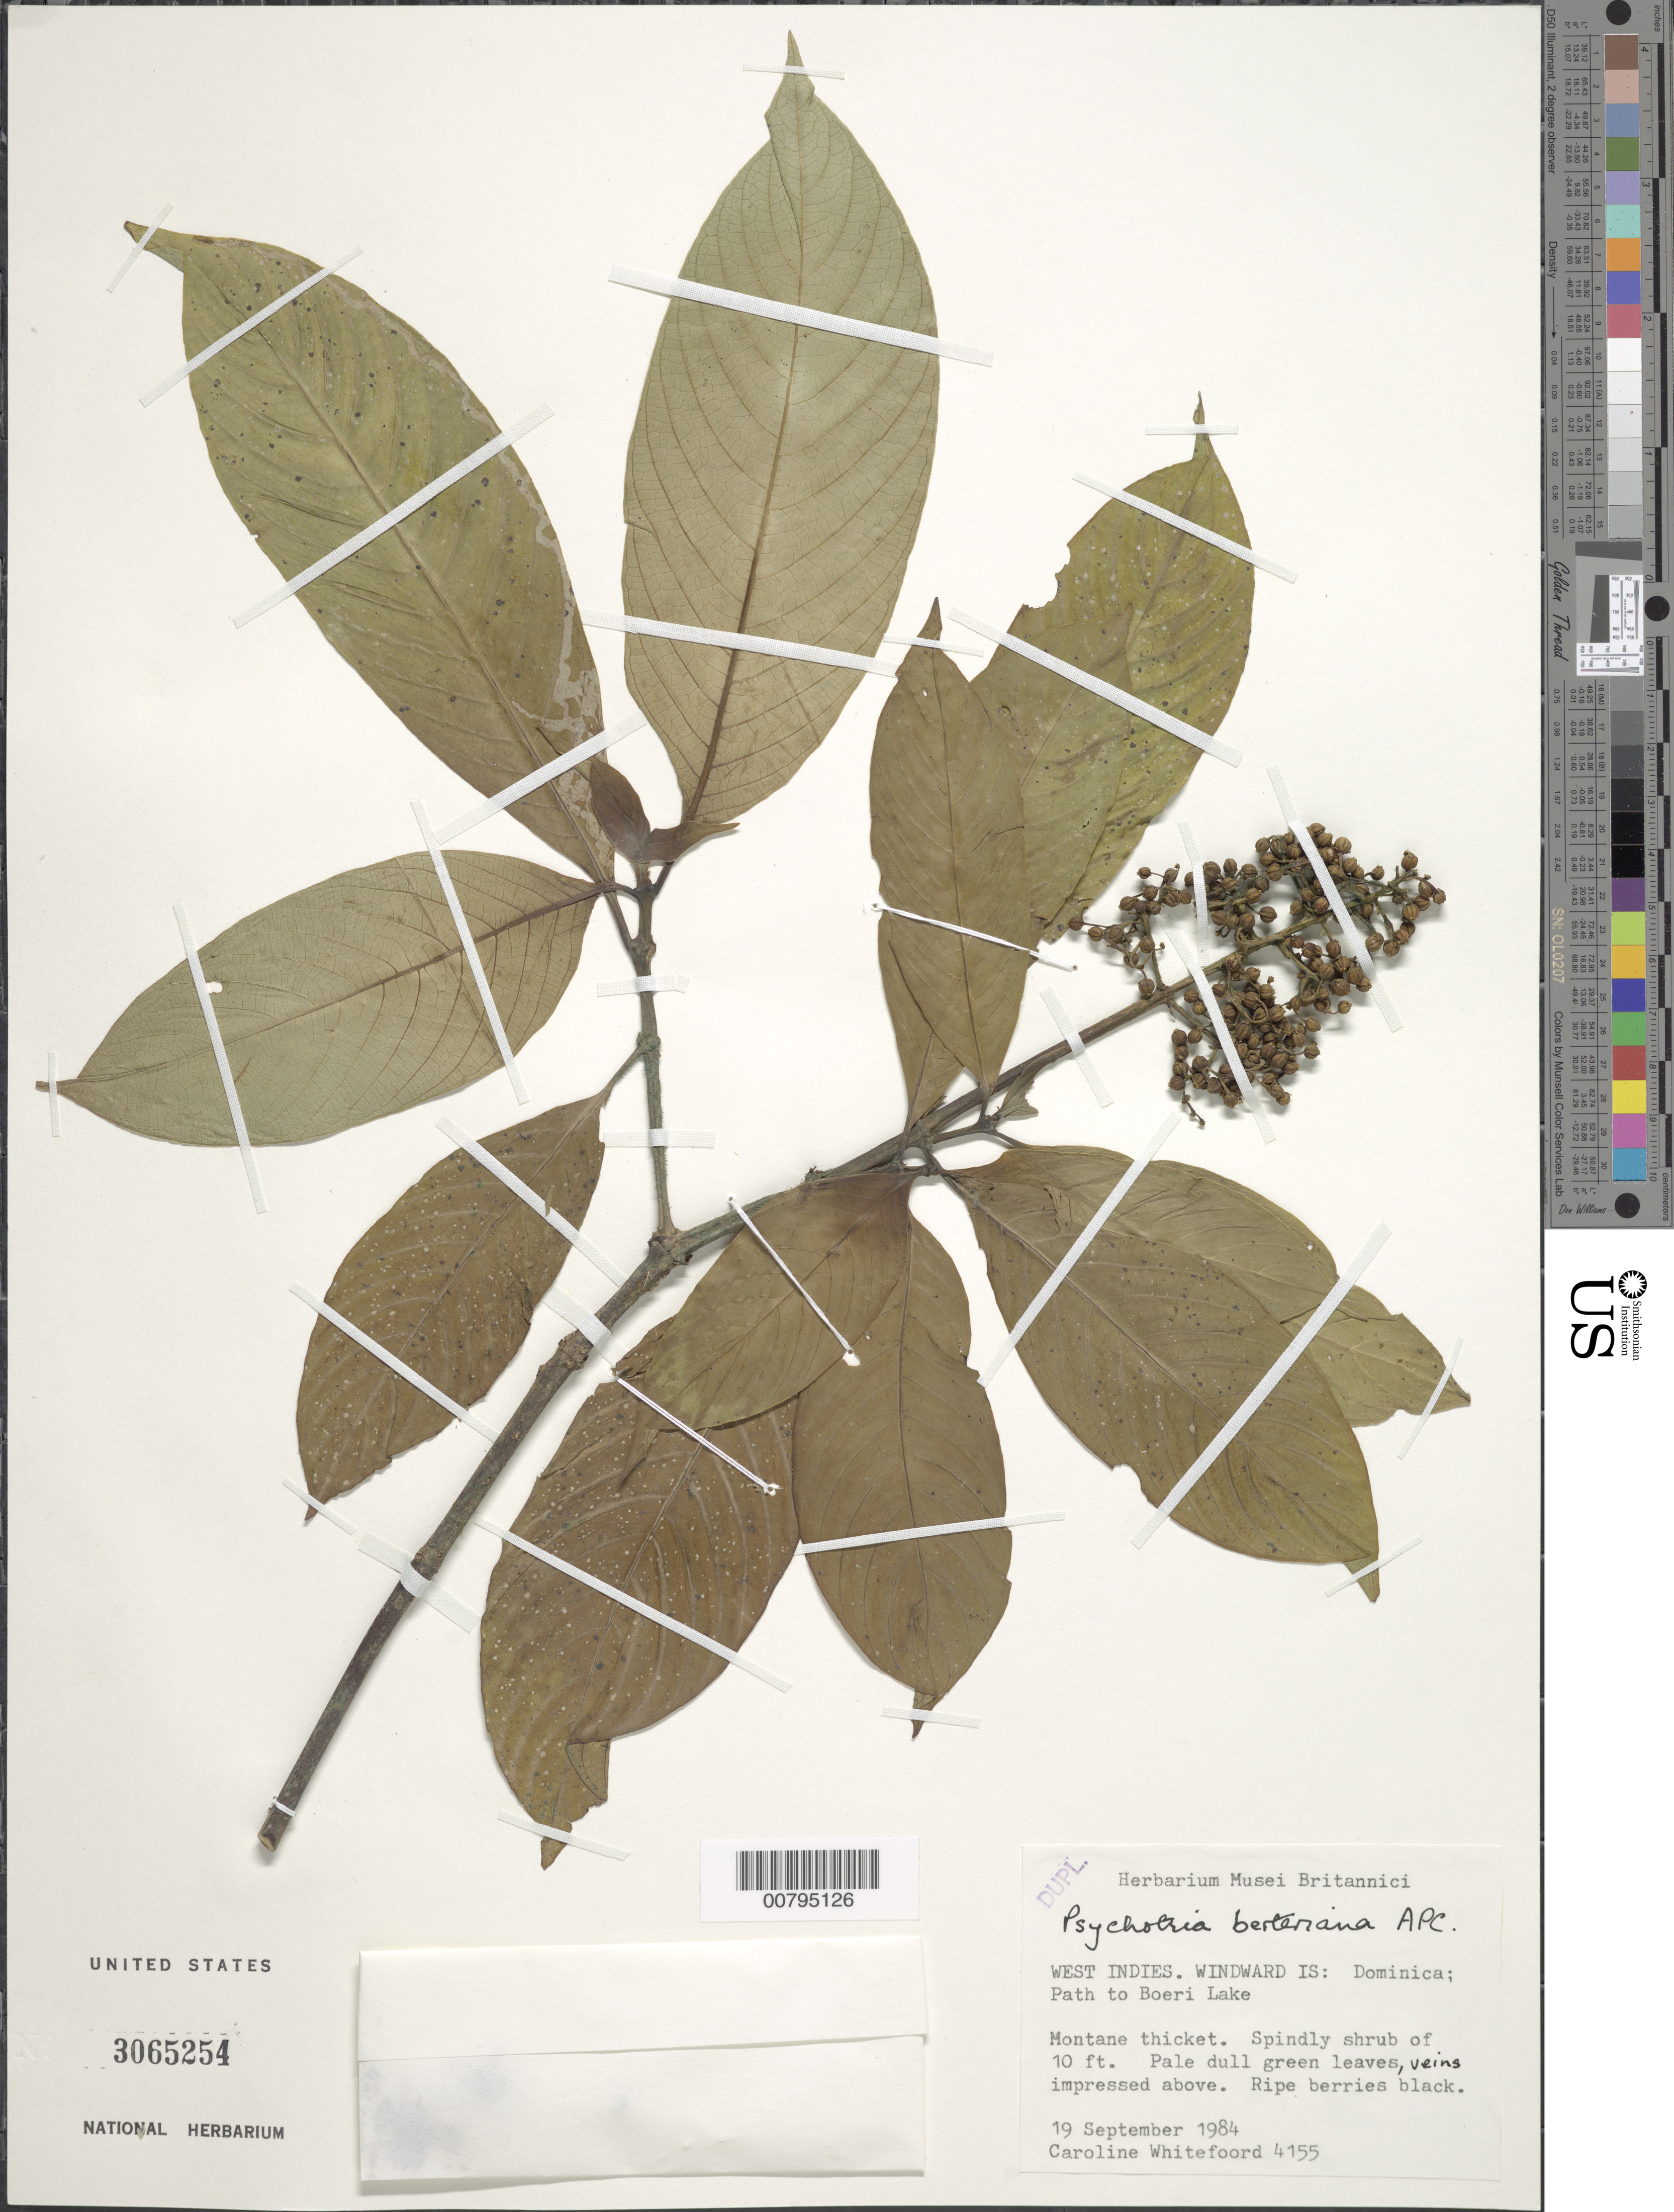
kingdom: Plantae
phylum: Tracheophyta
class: Magnoliopsida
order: Gentianales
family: Rubiaceae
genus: Psychotria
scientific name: Psychotria berteroana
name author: DC.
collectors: C. Whitefoord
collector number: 4155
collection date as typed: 19 Sep 1984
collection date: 1984-09-19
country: Dominica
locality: Path to Boeri Lake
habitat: Montane thicket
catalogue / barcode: US 3065254